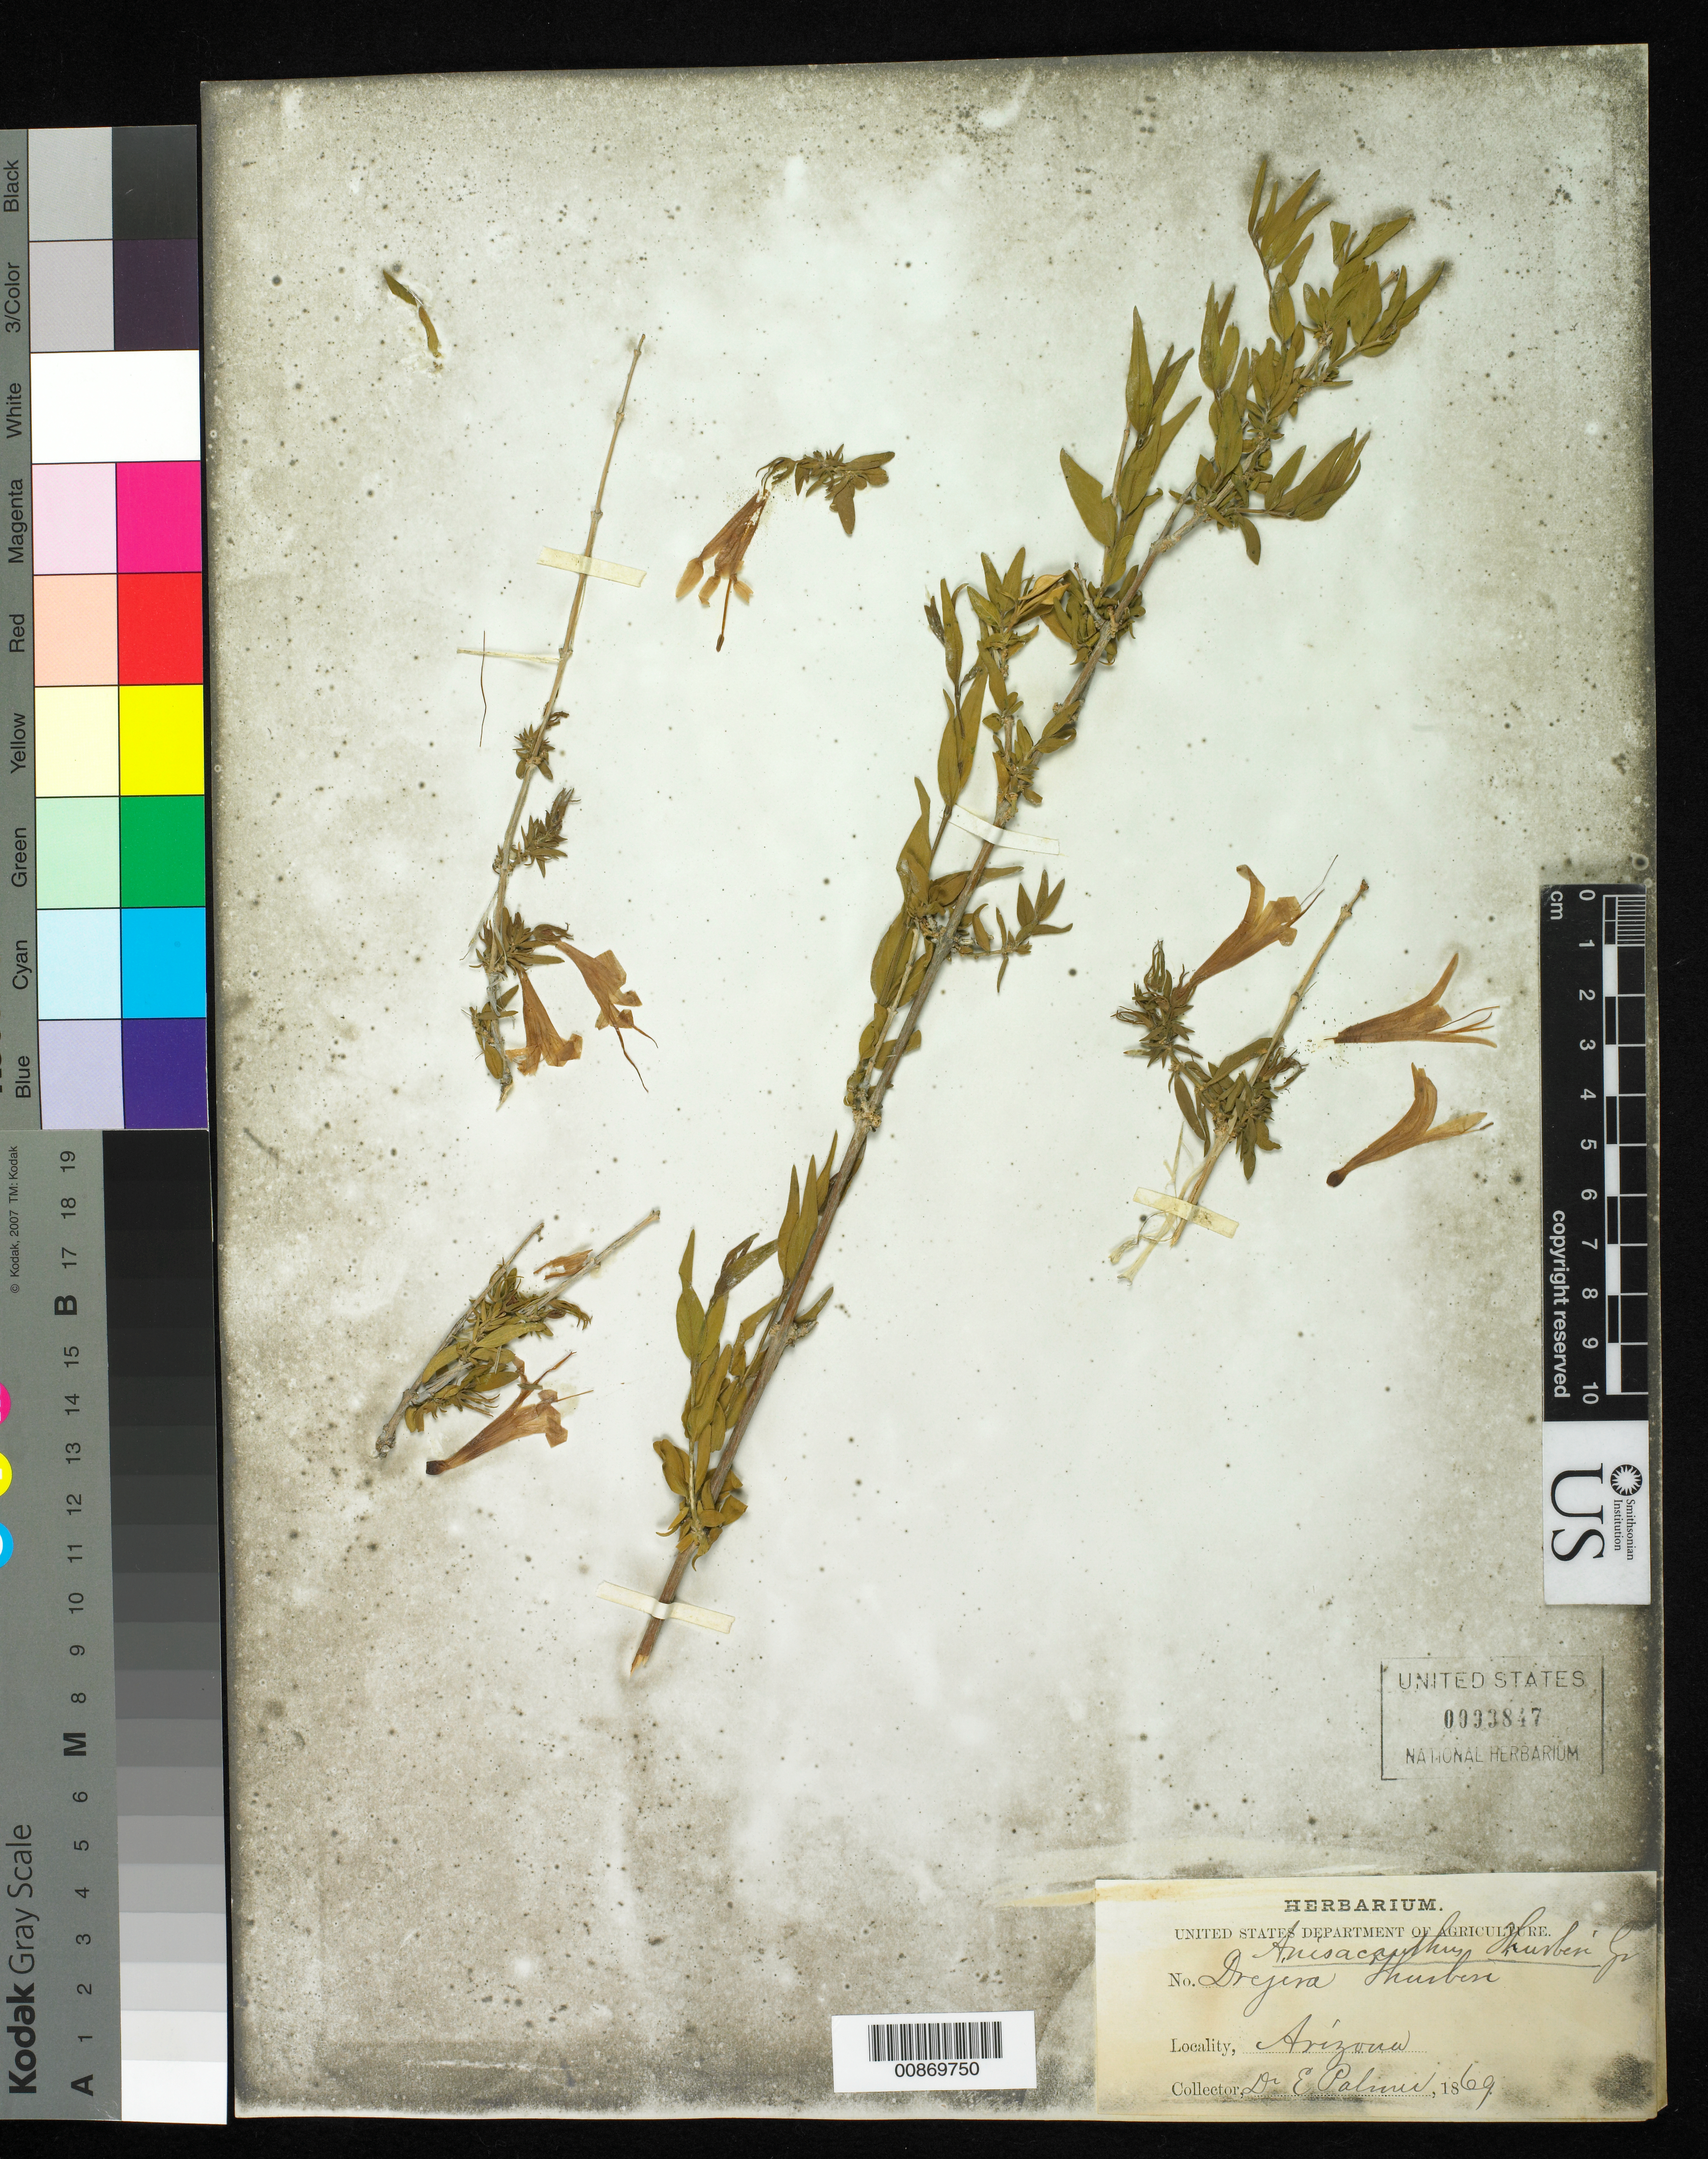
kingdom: Plantae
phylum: Tracheophyta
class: Magnoliopsida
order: Lamiales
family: Acanthaceae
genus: Anisacanthus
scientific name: Anisacanthus thurberi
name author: (Torr.) A. Gray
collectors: E. Palmer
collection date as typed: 1869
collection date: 1869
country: United States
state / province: Arizona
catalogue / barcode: US 93847